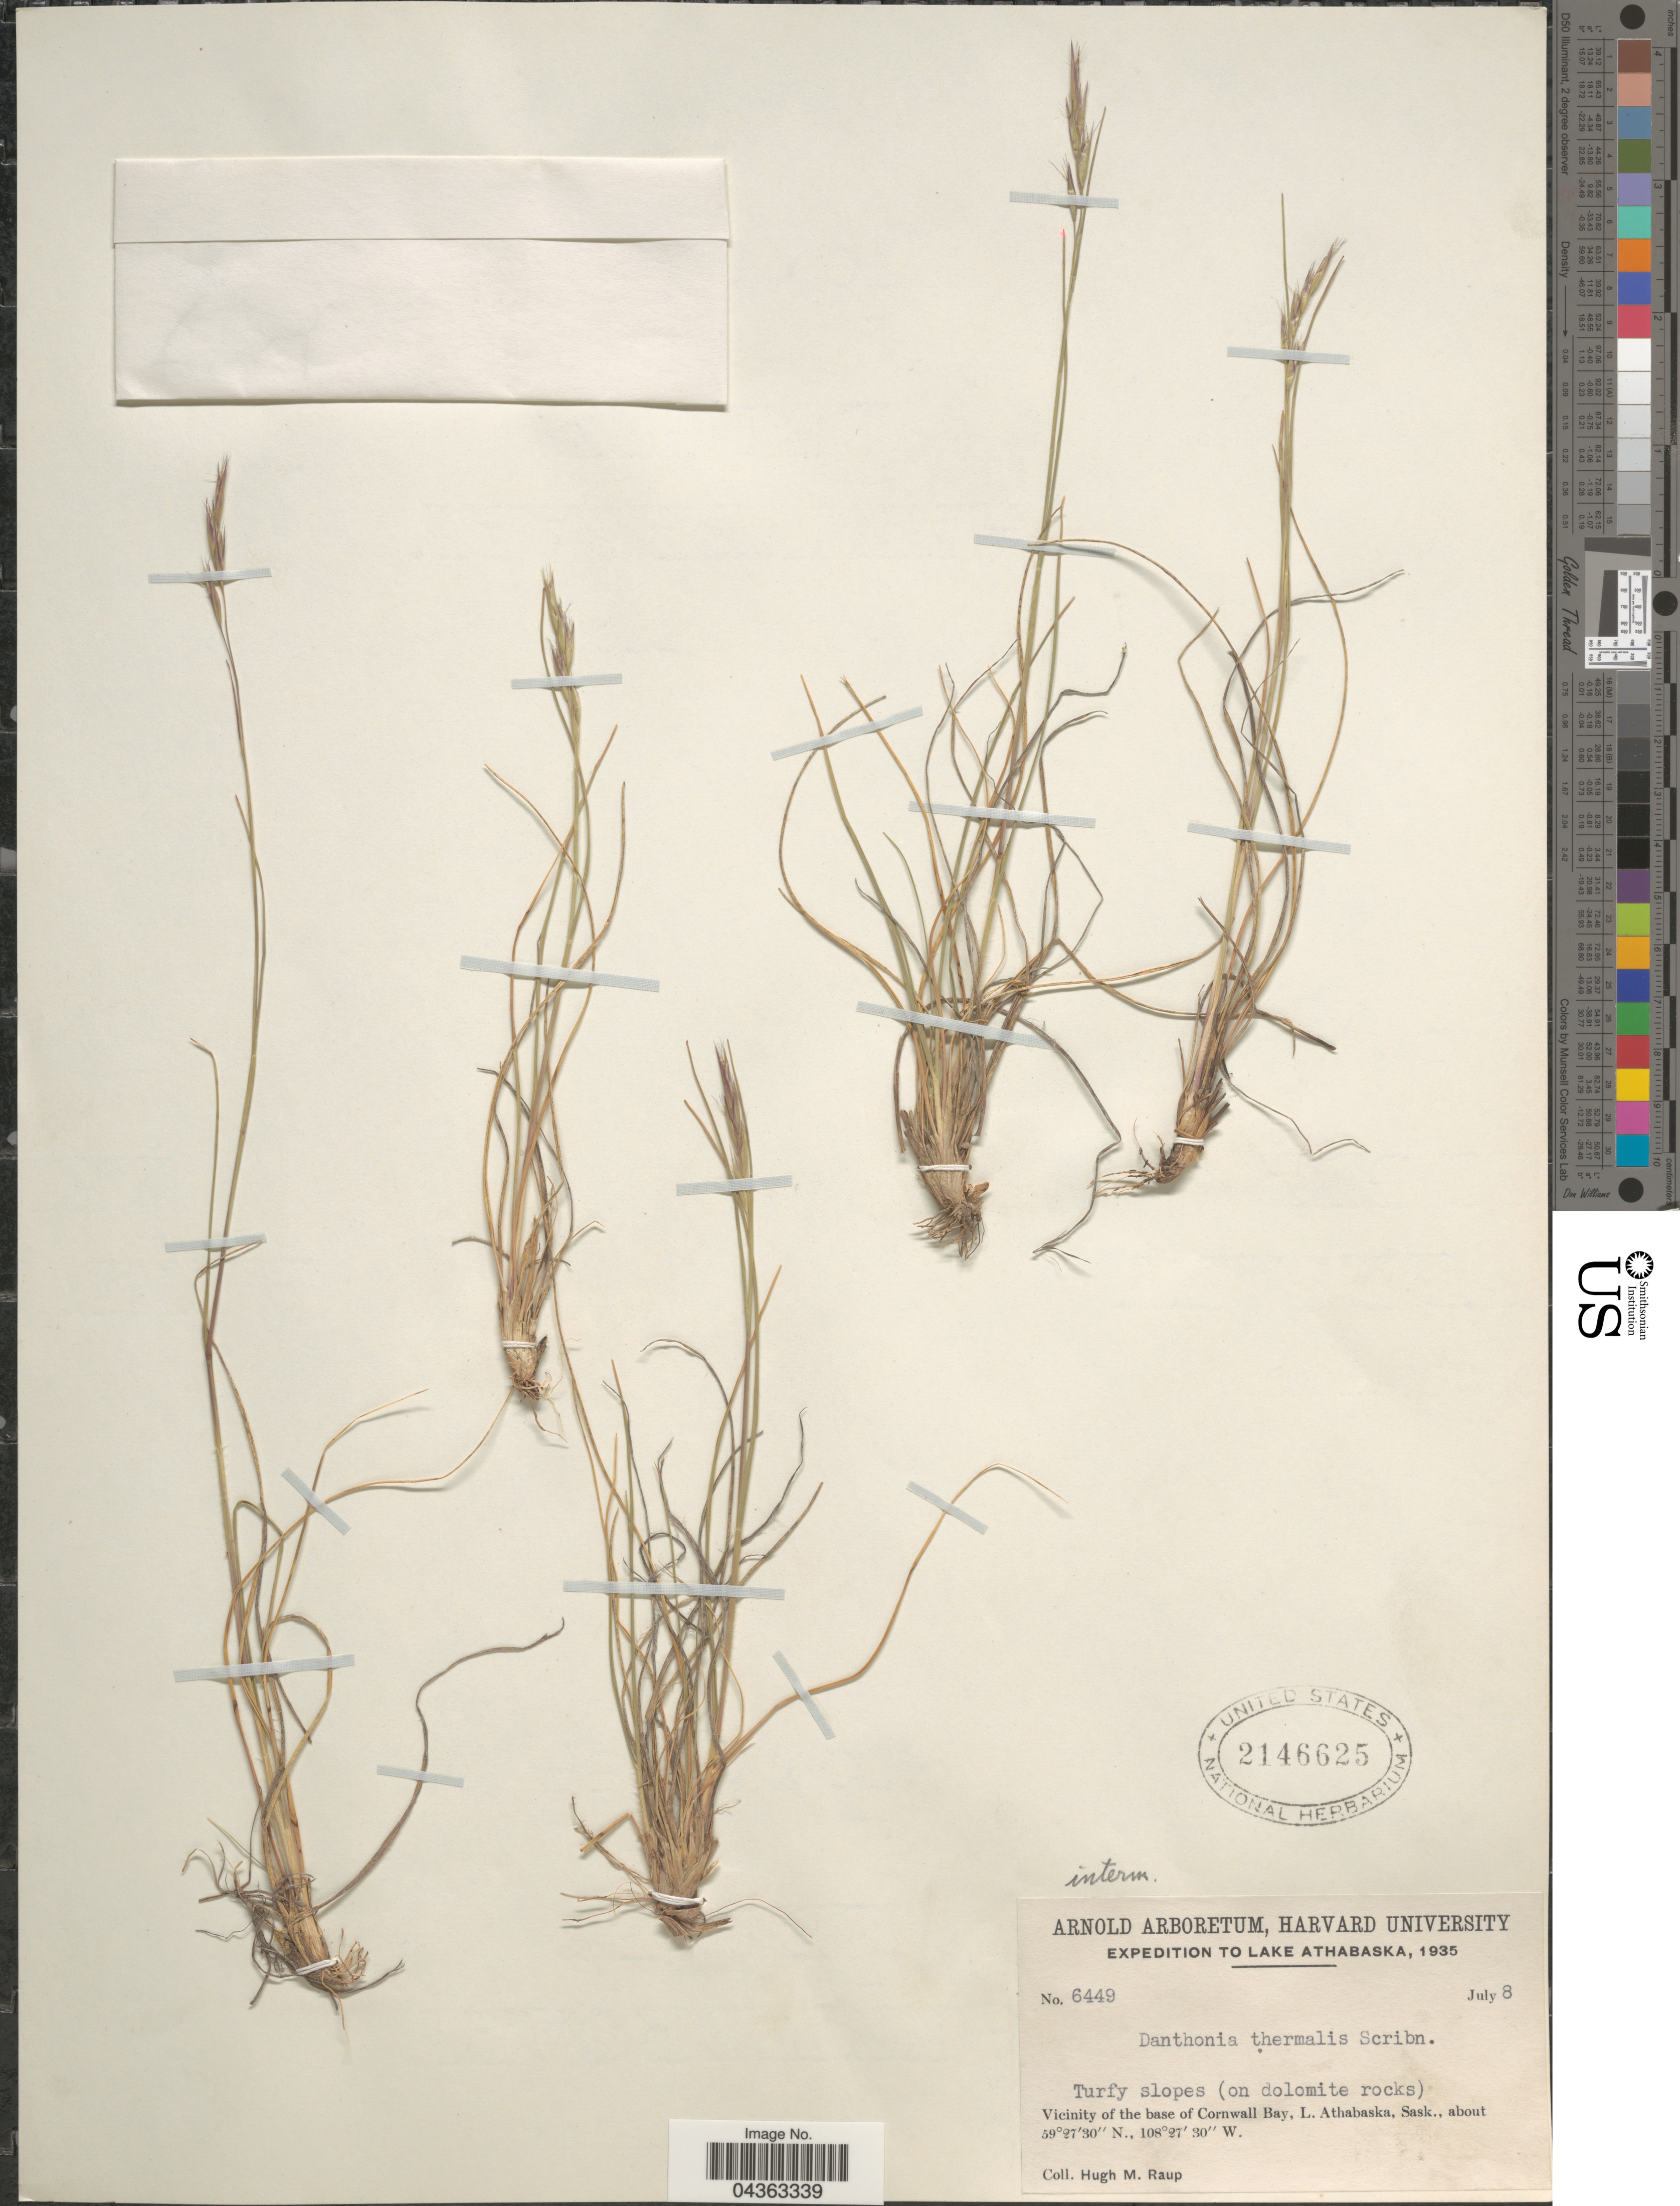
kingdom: Plantae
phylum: Tracheophyta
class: Liliopsida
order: Poales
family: Poaceae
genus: Danthonia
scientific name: Danthonia intermedia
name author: Vasey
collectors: H. Raup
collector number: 6449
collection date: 1935-07-08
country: Canada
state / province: Saskatchewan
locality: Expedition to Lake Athabaska, 1935. Vicinity of the base of Cornwall Bay, L. Athabaska, Sask.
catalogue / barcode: US 2146625